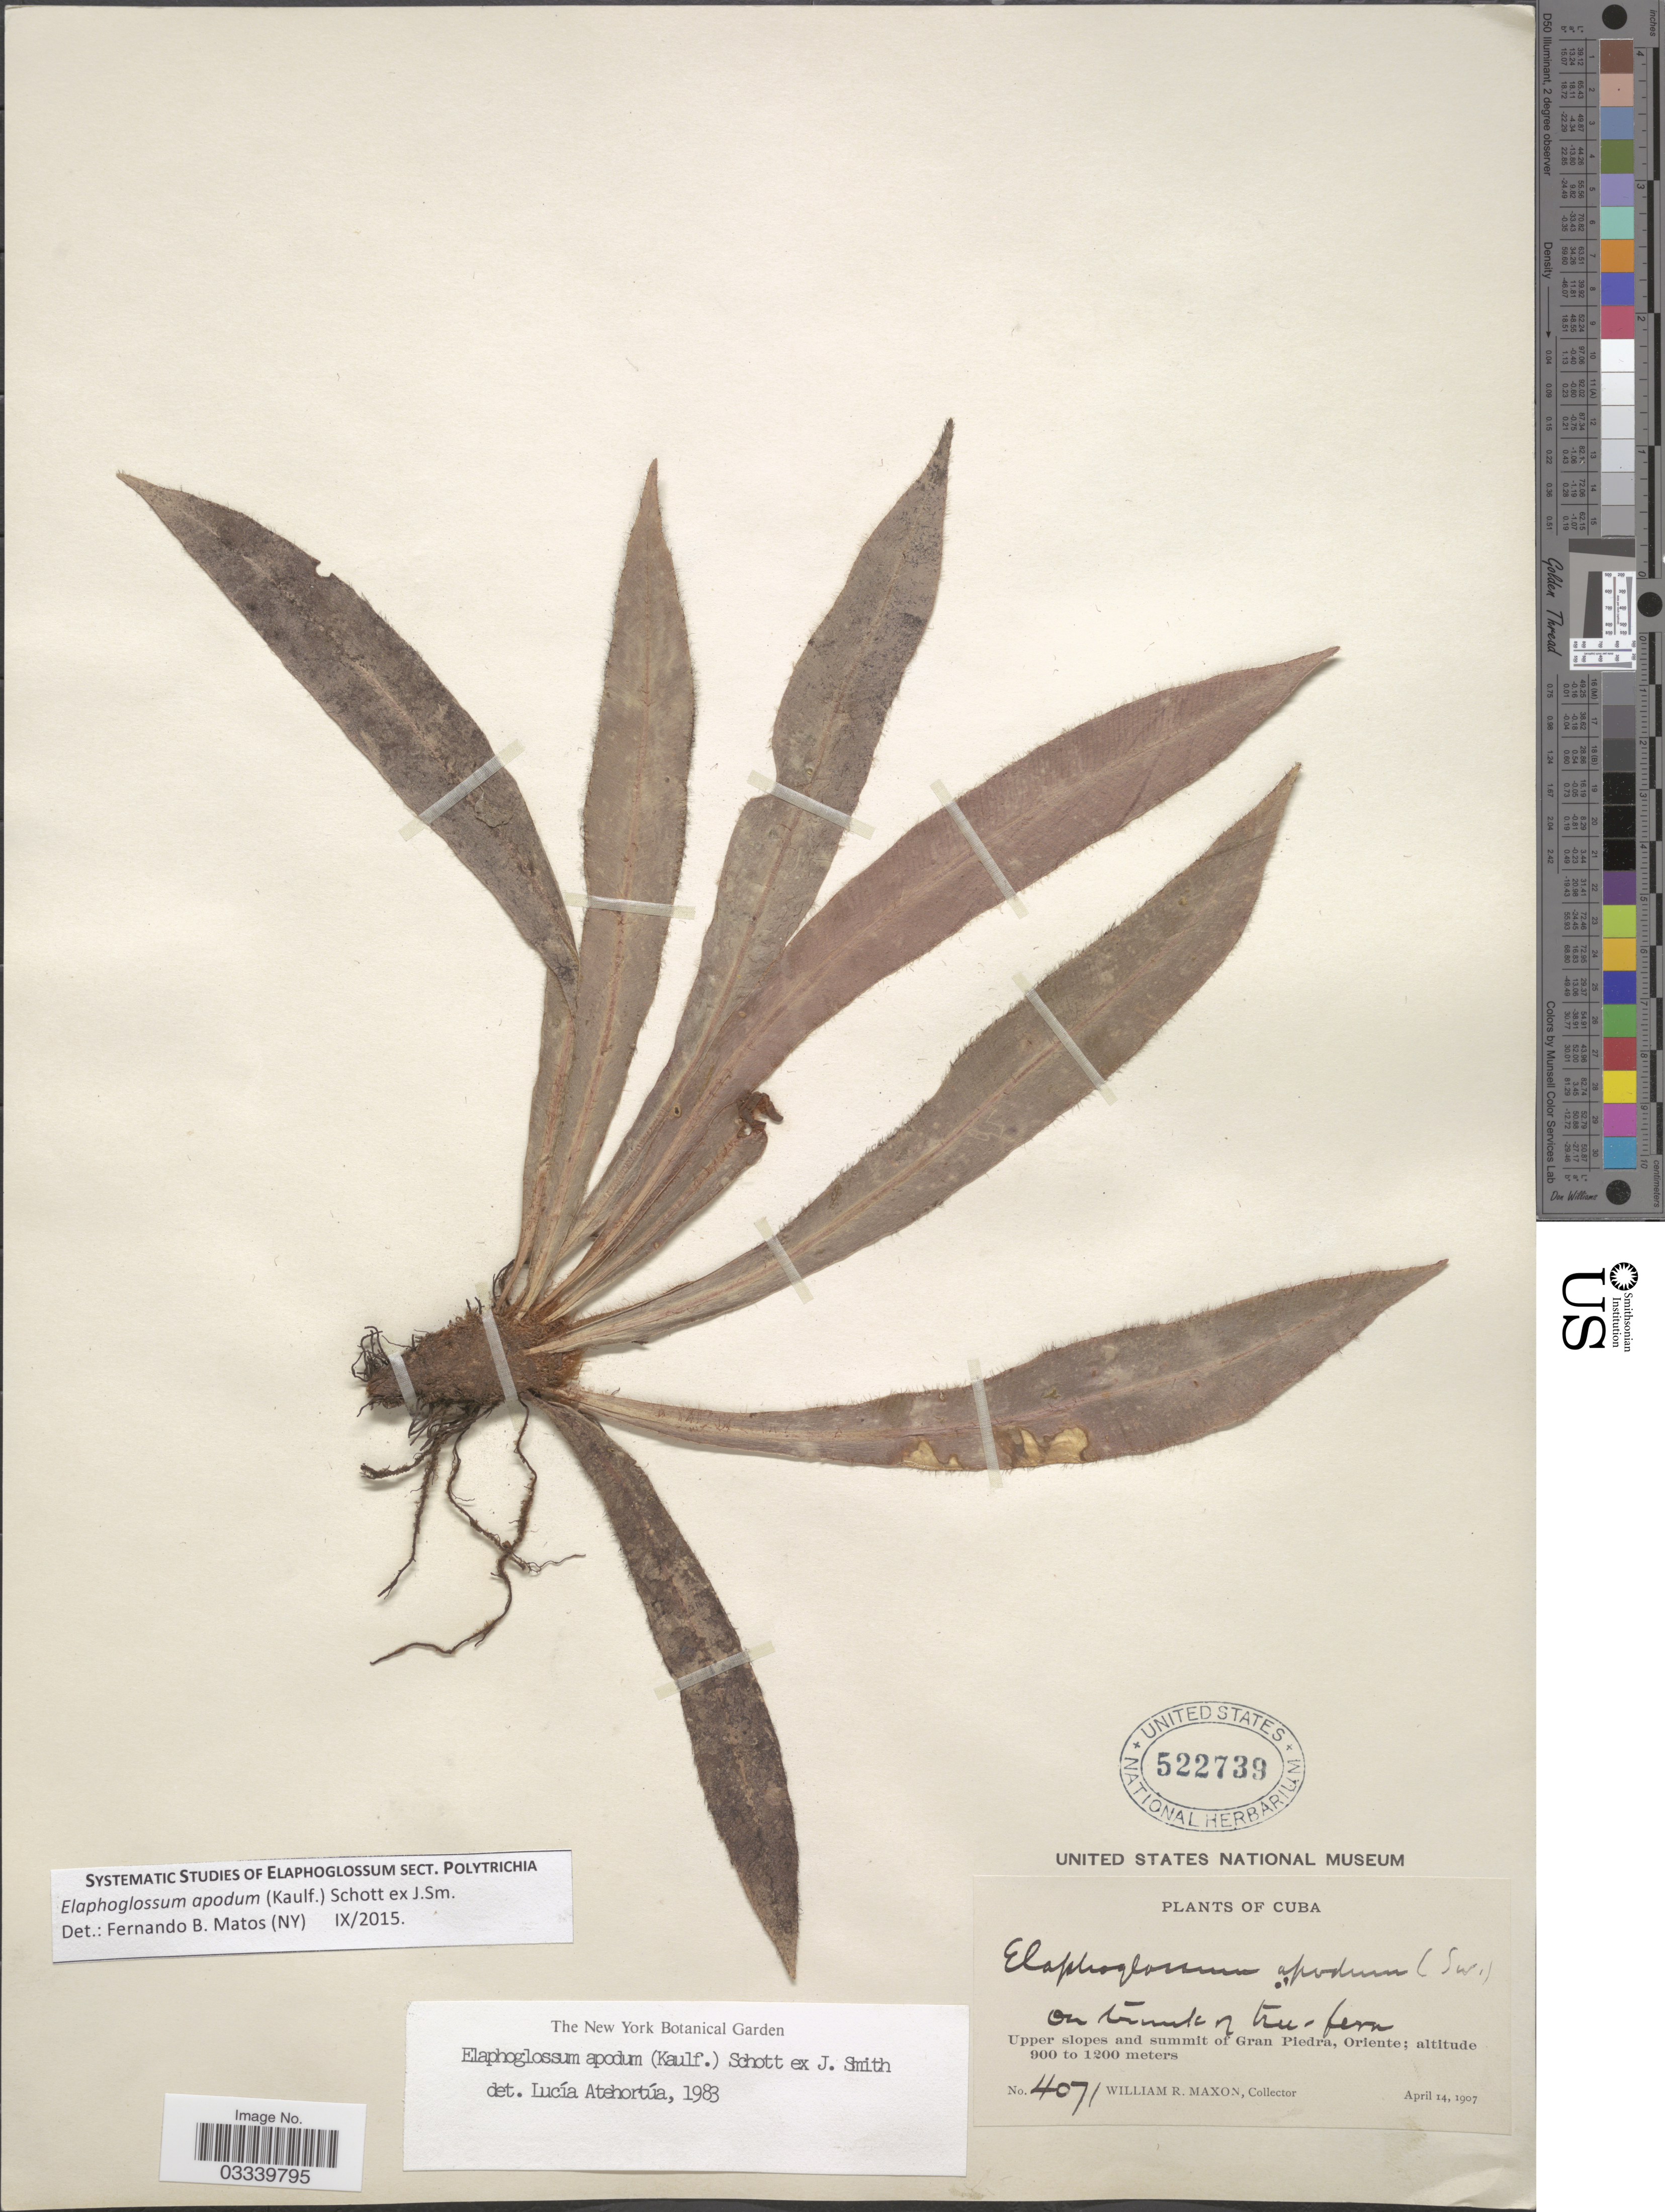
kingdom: Plantae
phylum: Tracheophyta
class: Polypodiopsida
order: Polypodiales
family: Dryopteridaceae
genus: Elaphoglossum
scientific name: Elaphoglossum apodum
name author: (Kaulf.) Schott ex J. Sm.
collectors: W. R. Maxon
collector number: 4071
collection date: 1907-04-14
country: Cuba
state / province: Oriente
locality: Upper slopes and summit of Gran Piedra.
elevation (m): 900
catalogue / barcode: US 522739